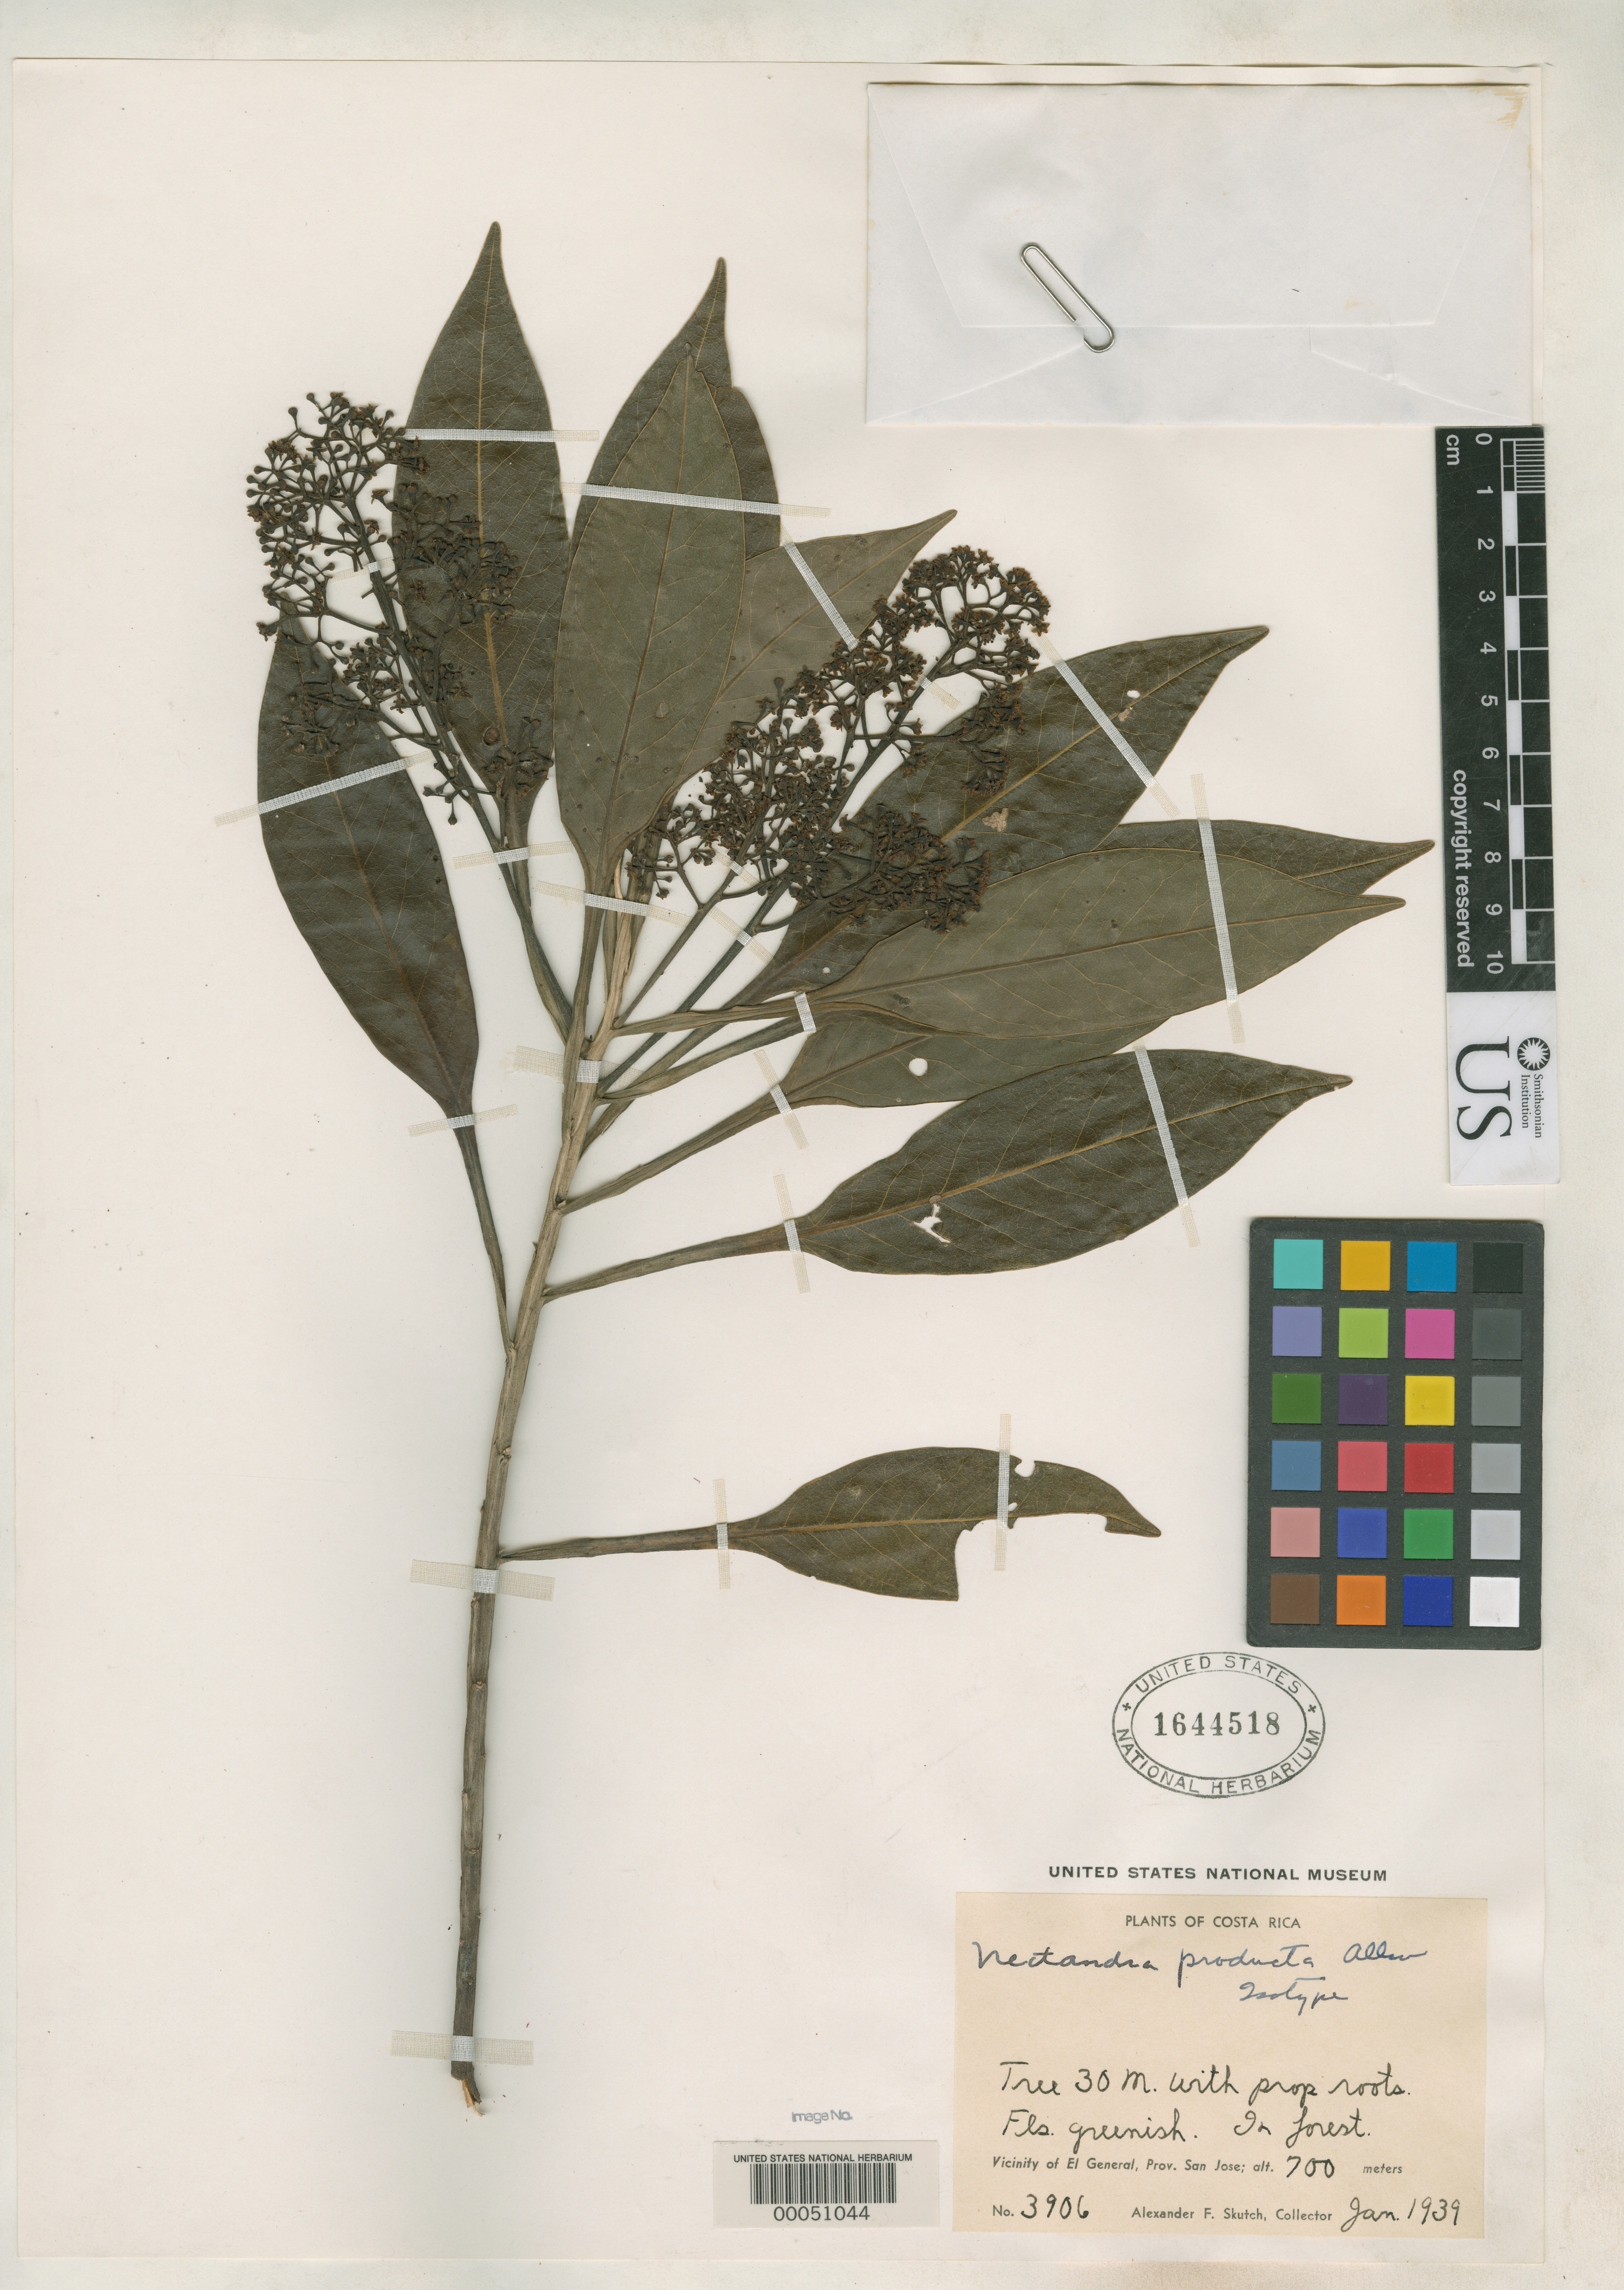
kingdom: Plantae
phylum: Tracheophyta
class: Magnoliopsida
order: Laurales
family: Lauraceae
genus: Nectandra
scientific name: Nectandra producta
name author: C.K. Allen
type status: Isotype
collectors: A. F. Skutch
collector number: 3906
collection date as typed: Jan 1939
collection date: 1939-01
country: Costa Rica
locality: San Jose, El General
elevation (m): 700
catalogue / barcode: US 1644518